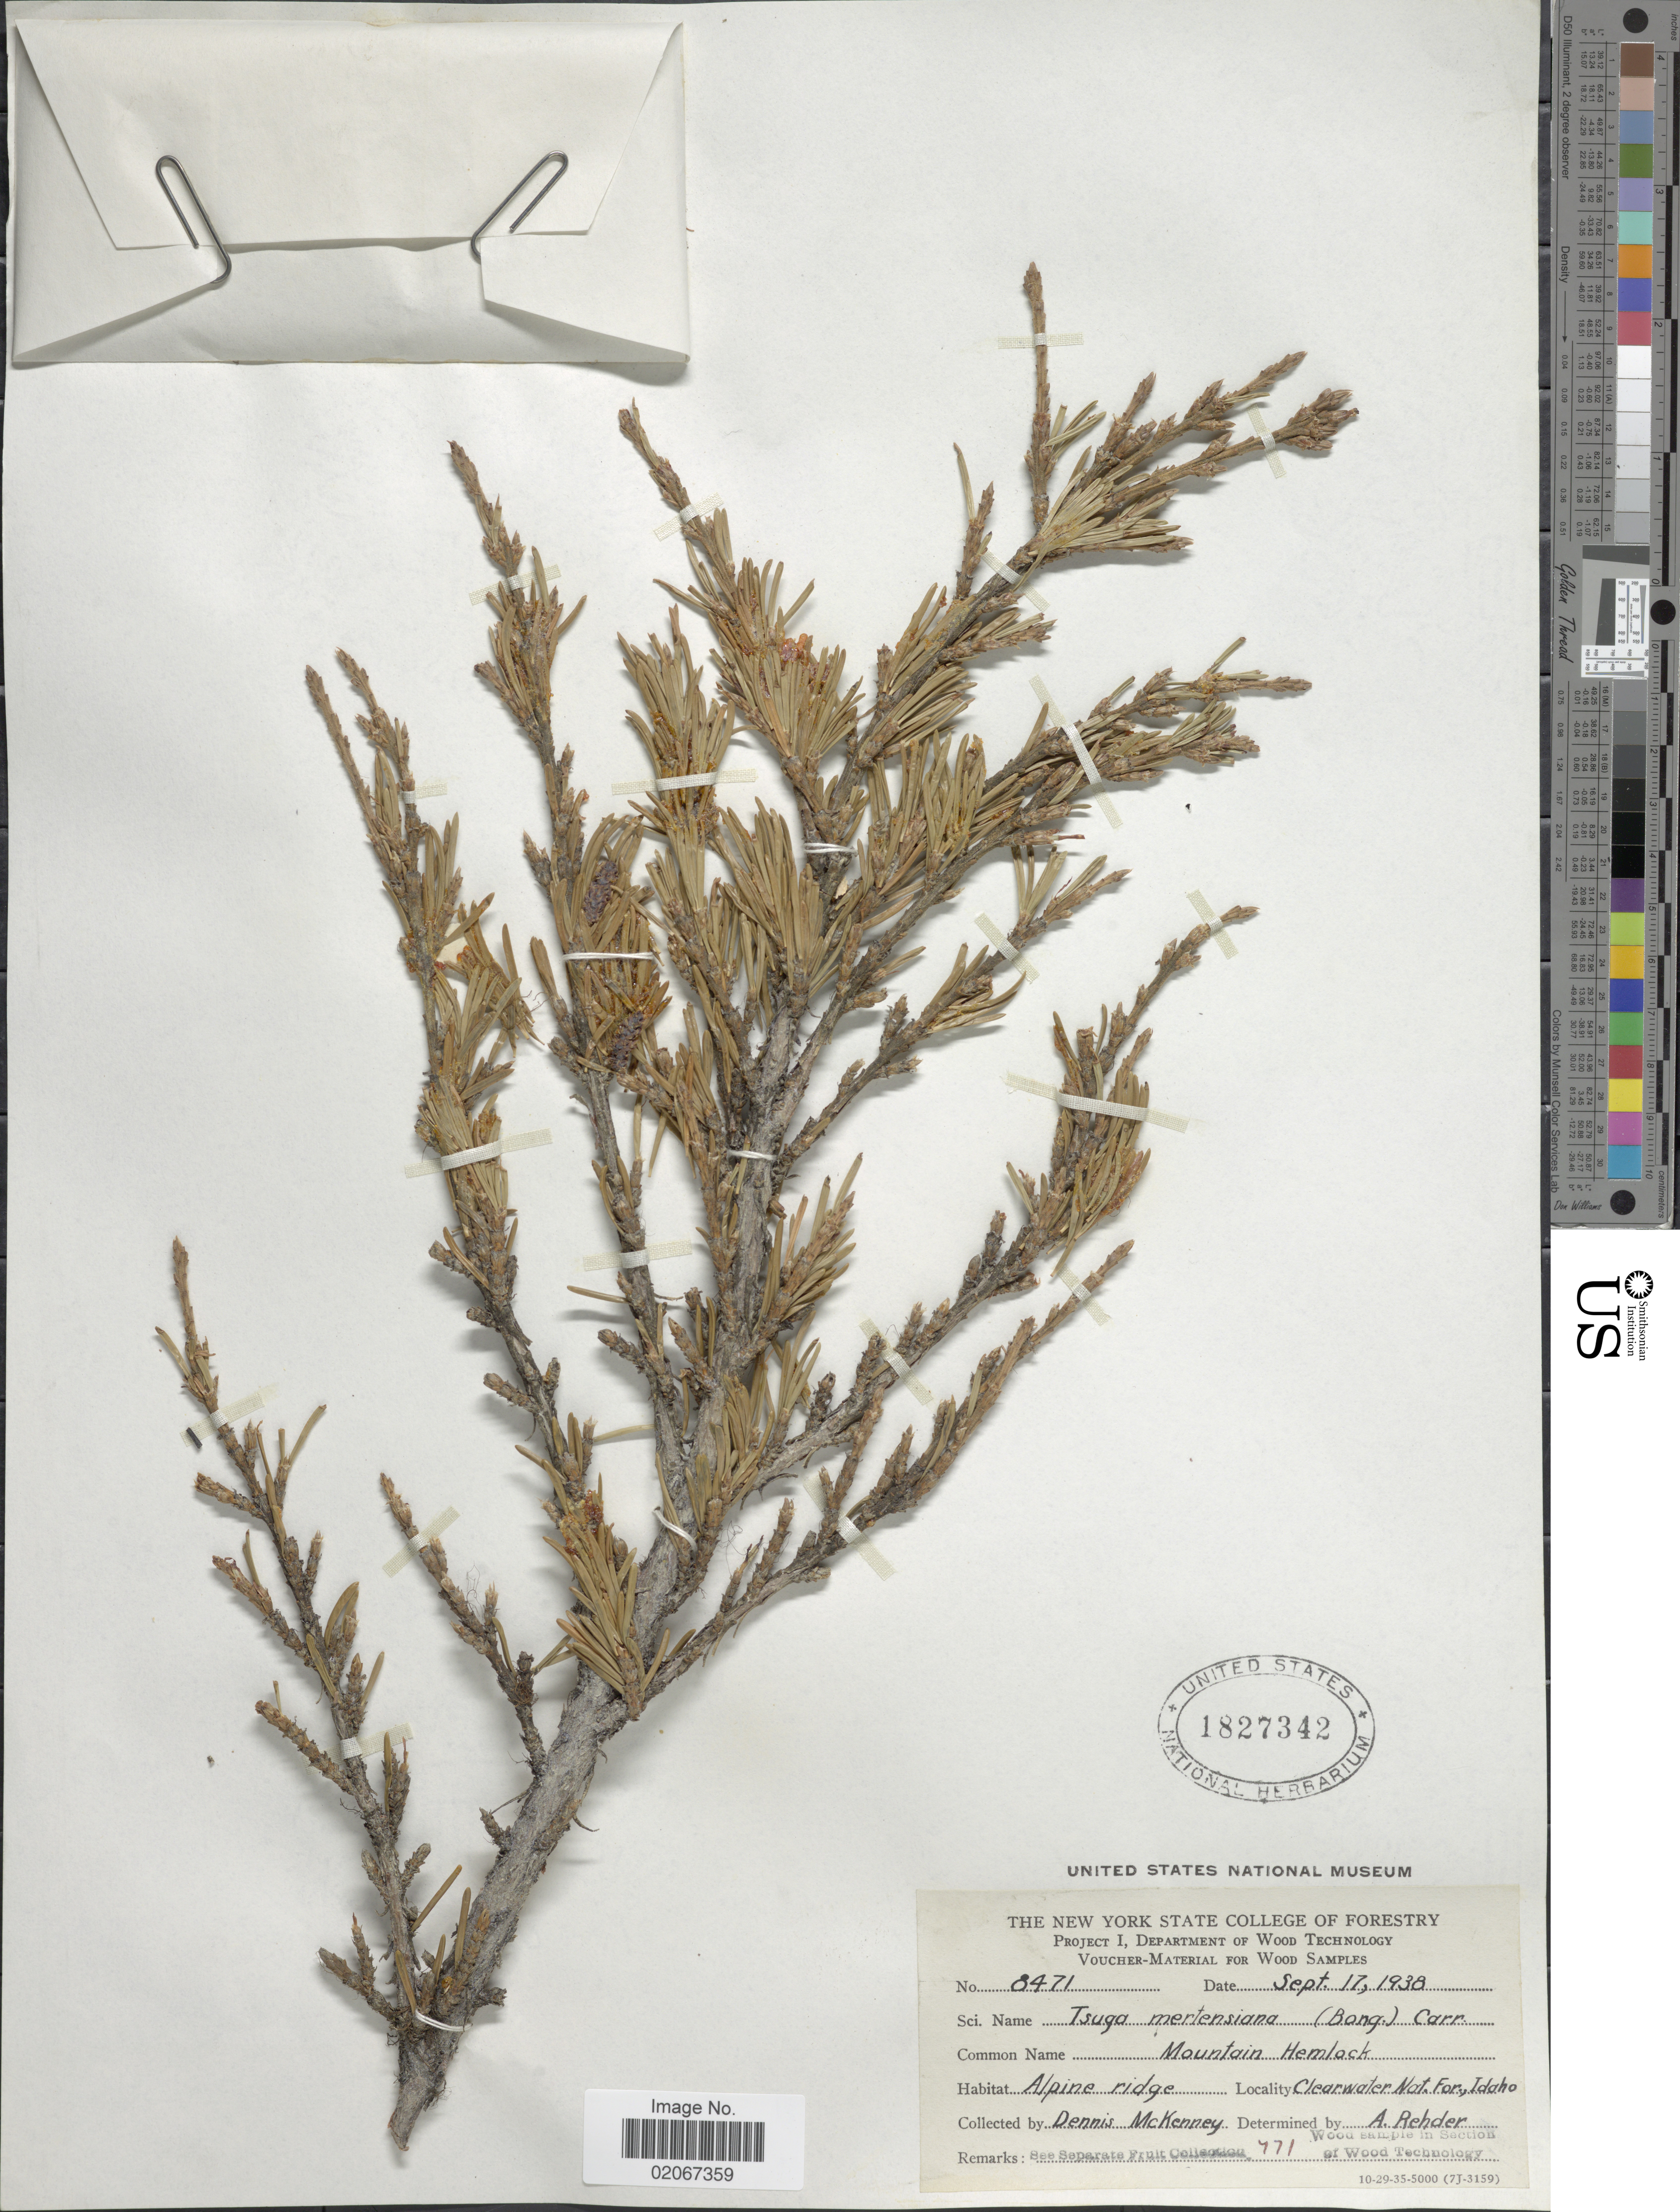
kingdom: Plantae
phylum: Tracheophyta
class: Pinopsida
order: Pinales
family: Pinaceae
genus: Tsuga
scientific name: Tsuga mertensiana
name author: (Bong.) Carrière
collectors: D. McKenney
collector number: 8471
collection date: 1938-09-17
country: United States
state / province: Idaho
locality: Clearwater Nat. For.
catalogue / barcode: US 1827342